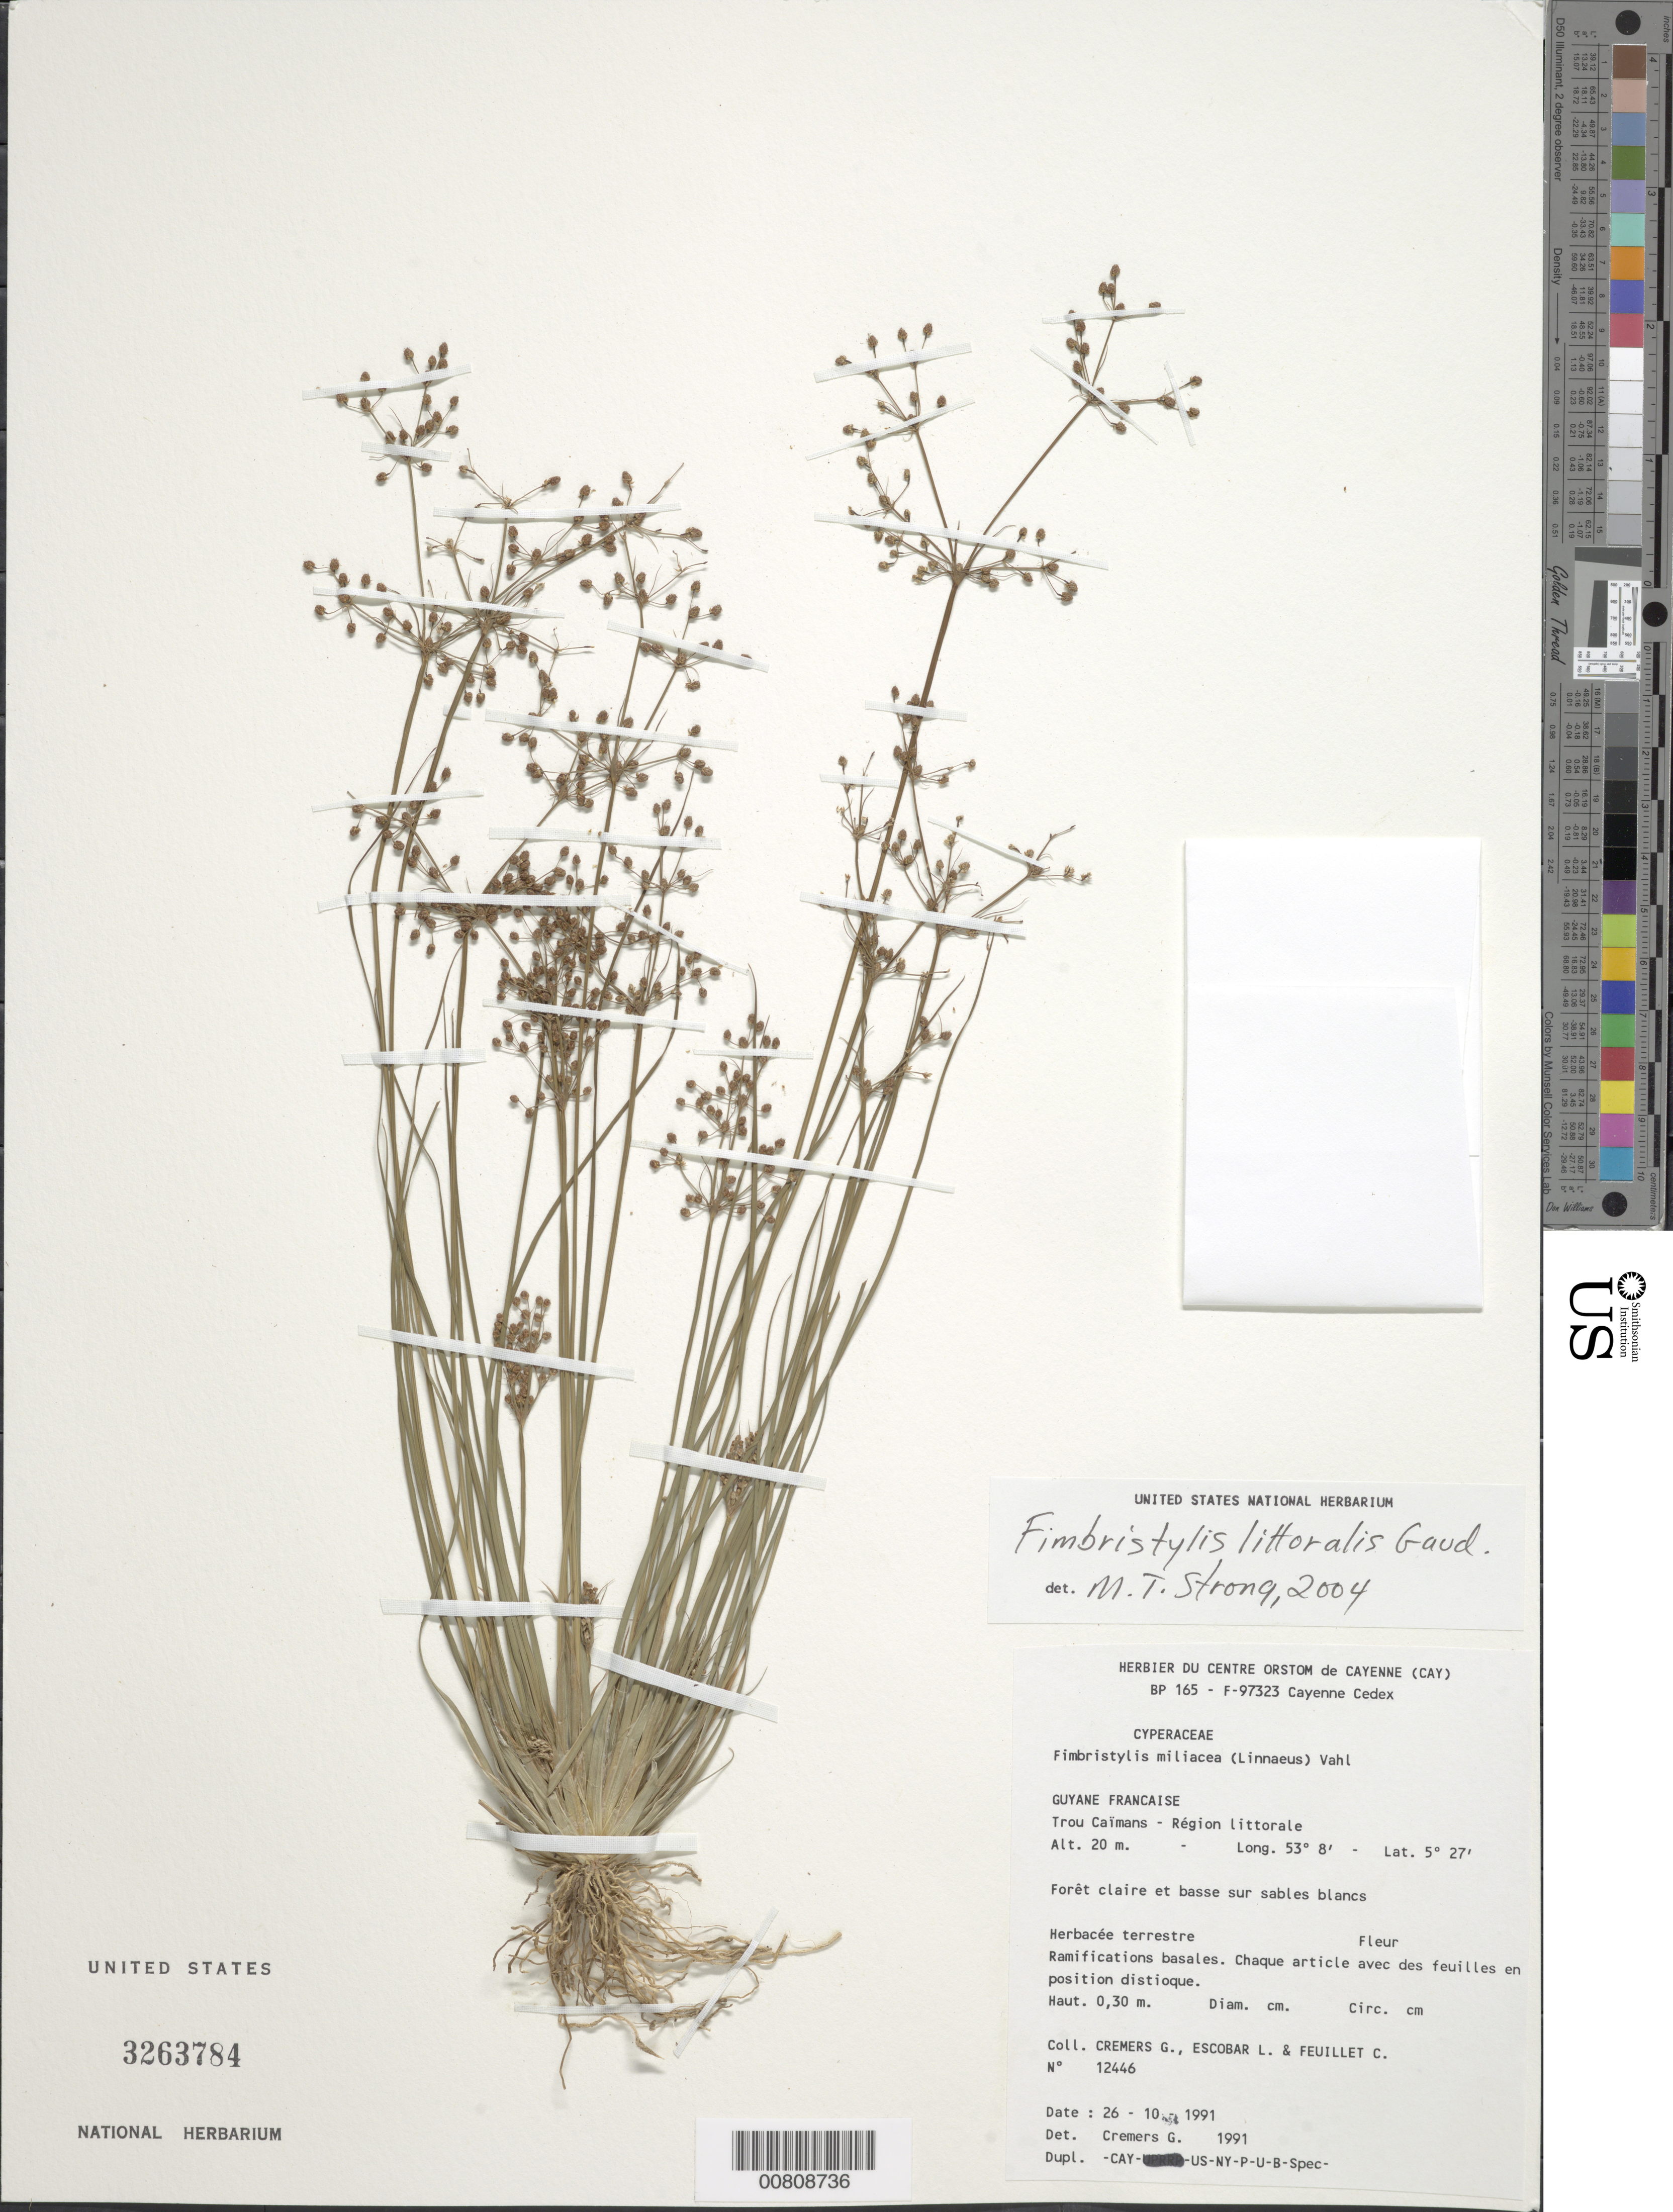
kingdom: Plantae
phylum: Tracheophyta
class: Liliopsida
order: Poales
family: Cyperaceae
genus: Fimbristylis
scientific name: Fimbristylis littoralis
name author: Gaudich.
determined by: Strong, M. T., (US), Smithsonian Institution - National Museum of Natural History (UNITED STATES)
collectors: G. Cremers, L. Escobar & C. Feuillet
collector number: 12446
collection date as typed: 26-Oct-91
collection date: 1991-10-26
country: French Guiana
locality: Trou Caïmans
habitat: Forêt claire et basse sur sables blancs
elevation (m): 20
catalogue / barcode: US 3263784